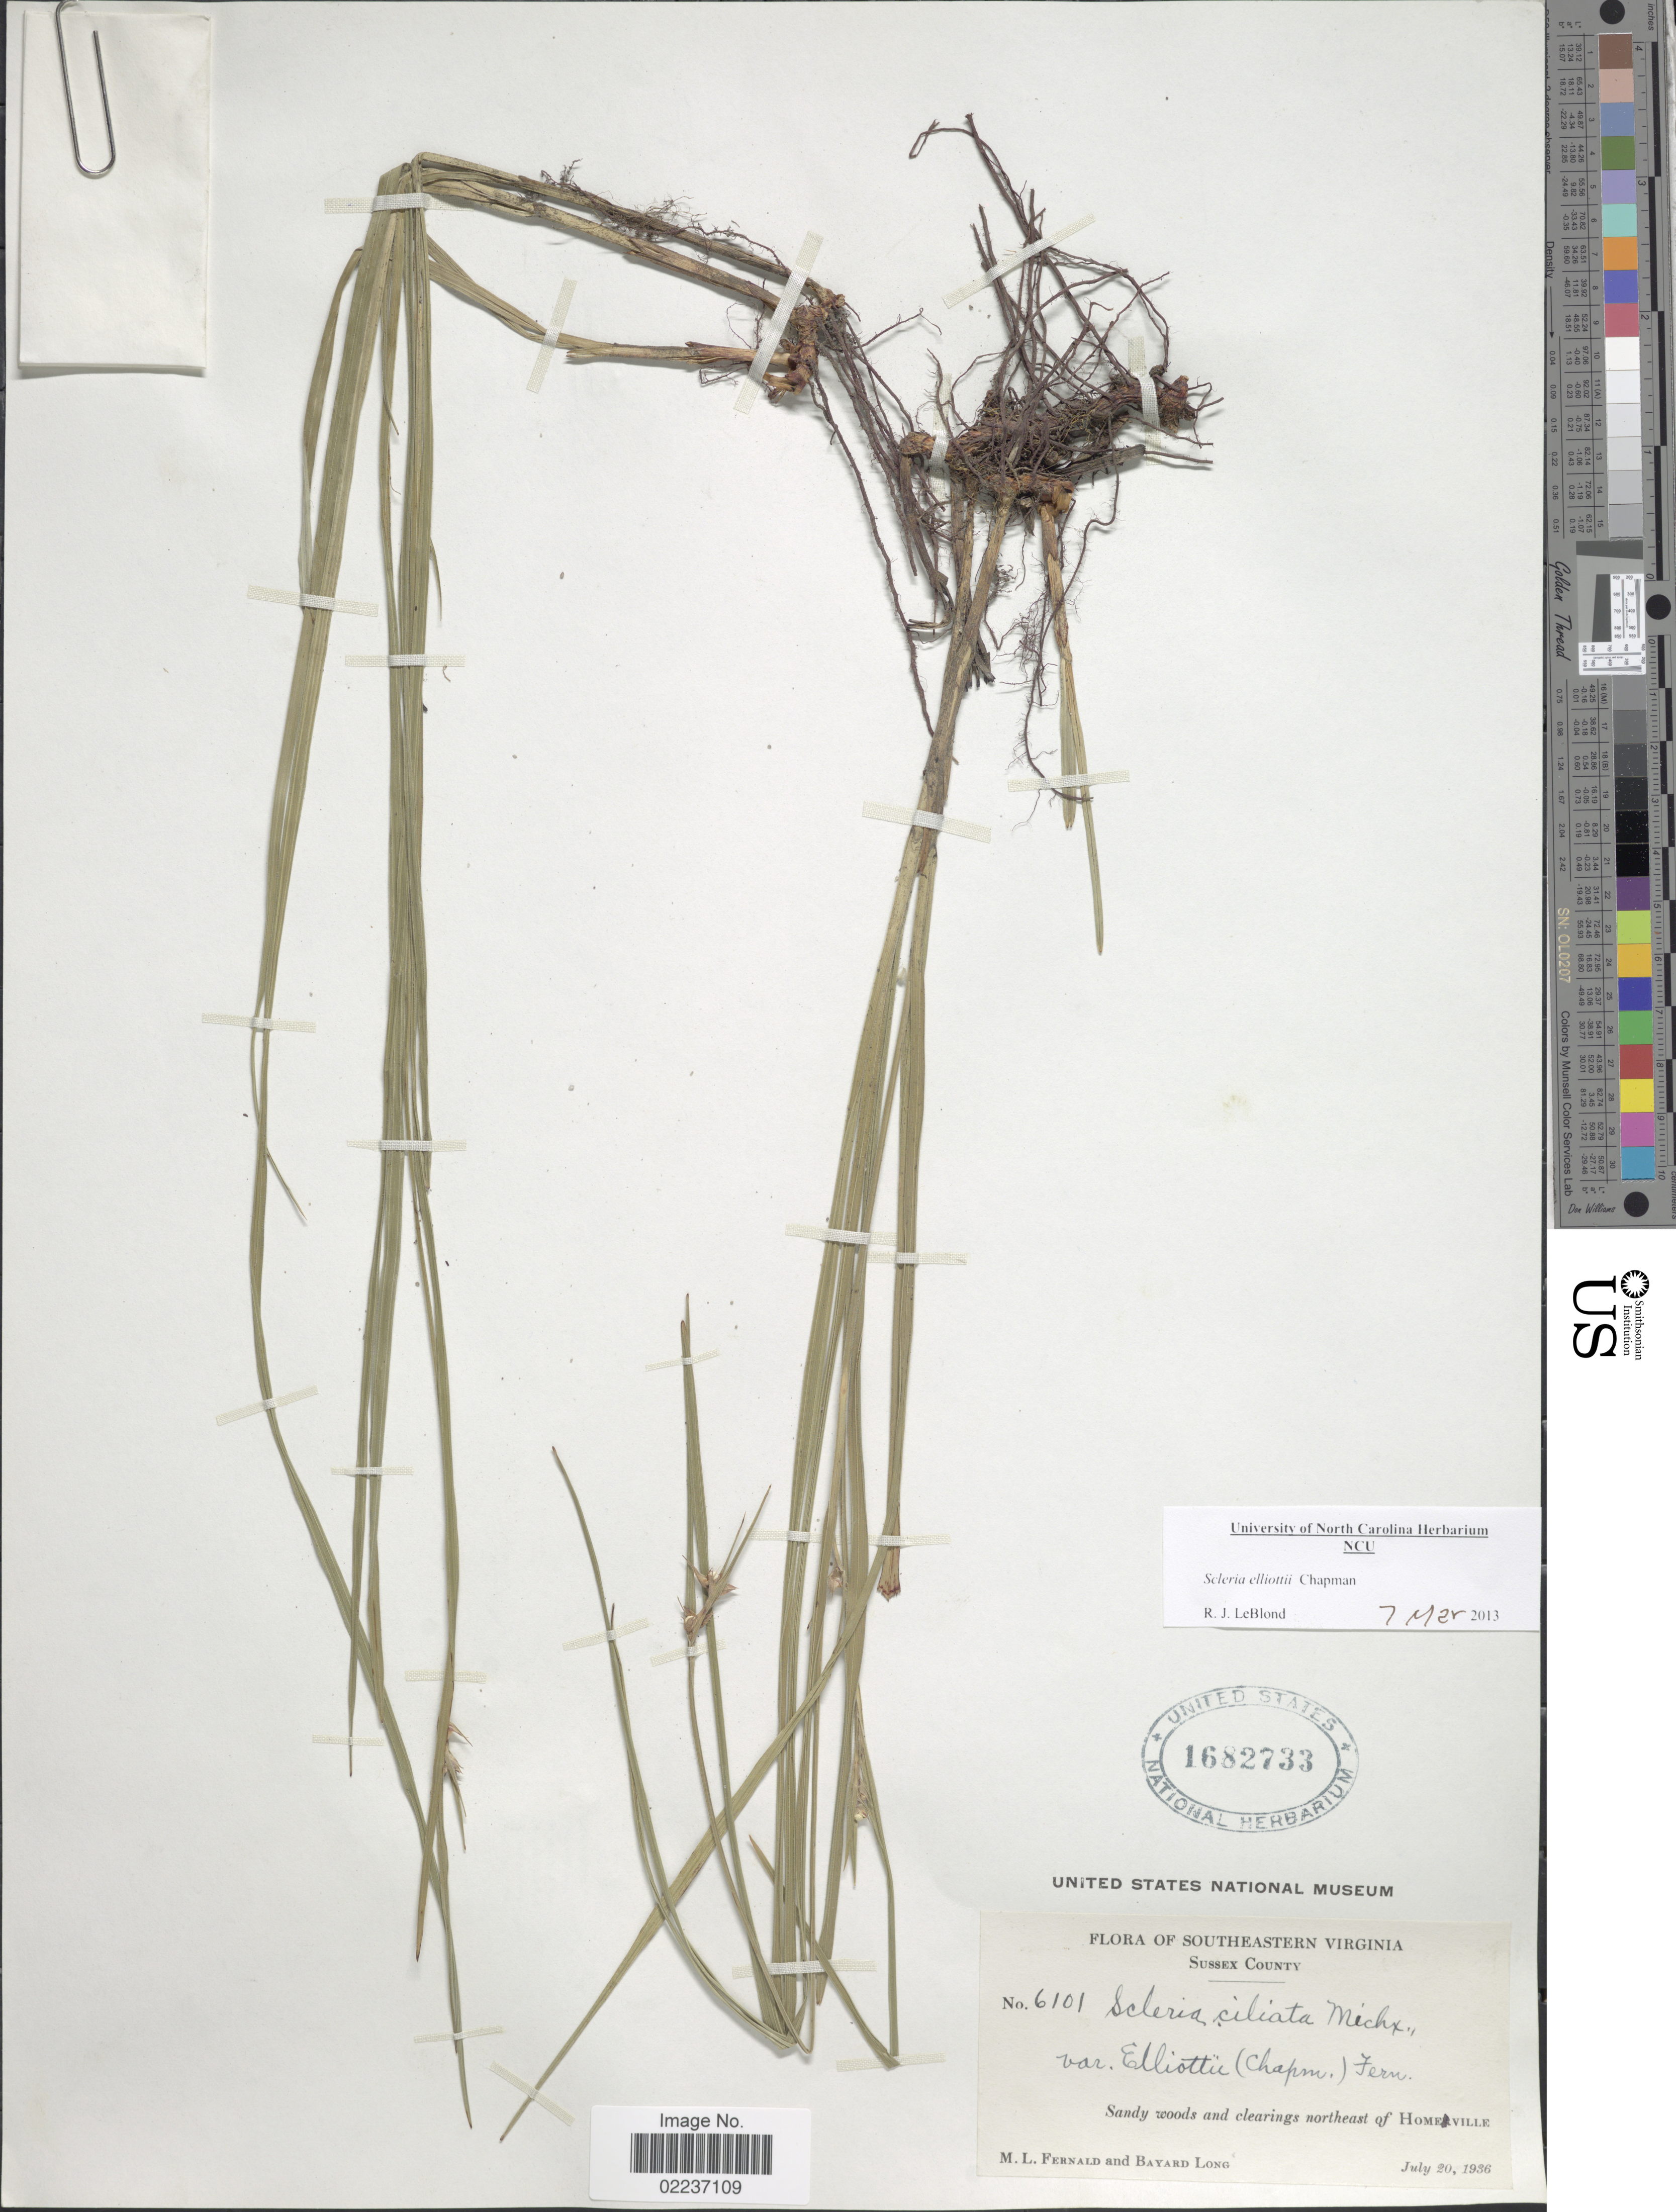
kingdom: Plantae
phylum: Tracheophyta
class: Liliopsida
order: Poales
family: Cyperaceae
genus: Scleria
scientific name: Scleria ciliata var. elliottii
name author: (Chapm.) Fernald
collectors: M. L. Fernald & B. Long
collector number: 6101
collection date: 1936-07-20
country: United States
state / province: Virginia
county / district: Sussex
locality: Southeastern Virginia, sandy woods and clearing northeast of Homeville, Sussex County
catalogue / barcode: US 1682733